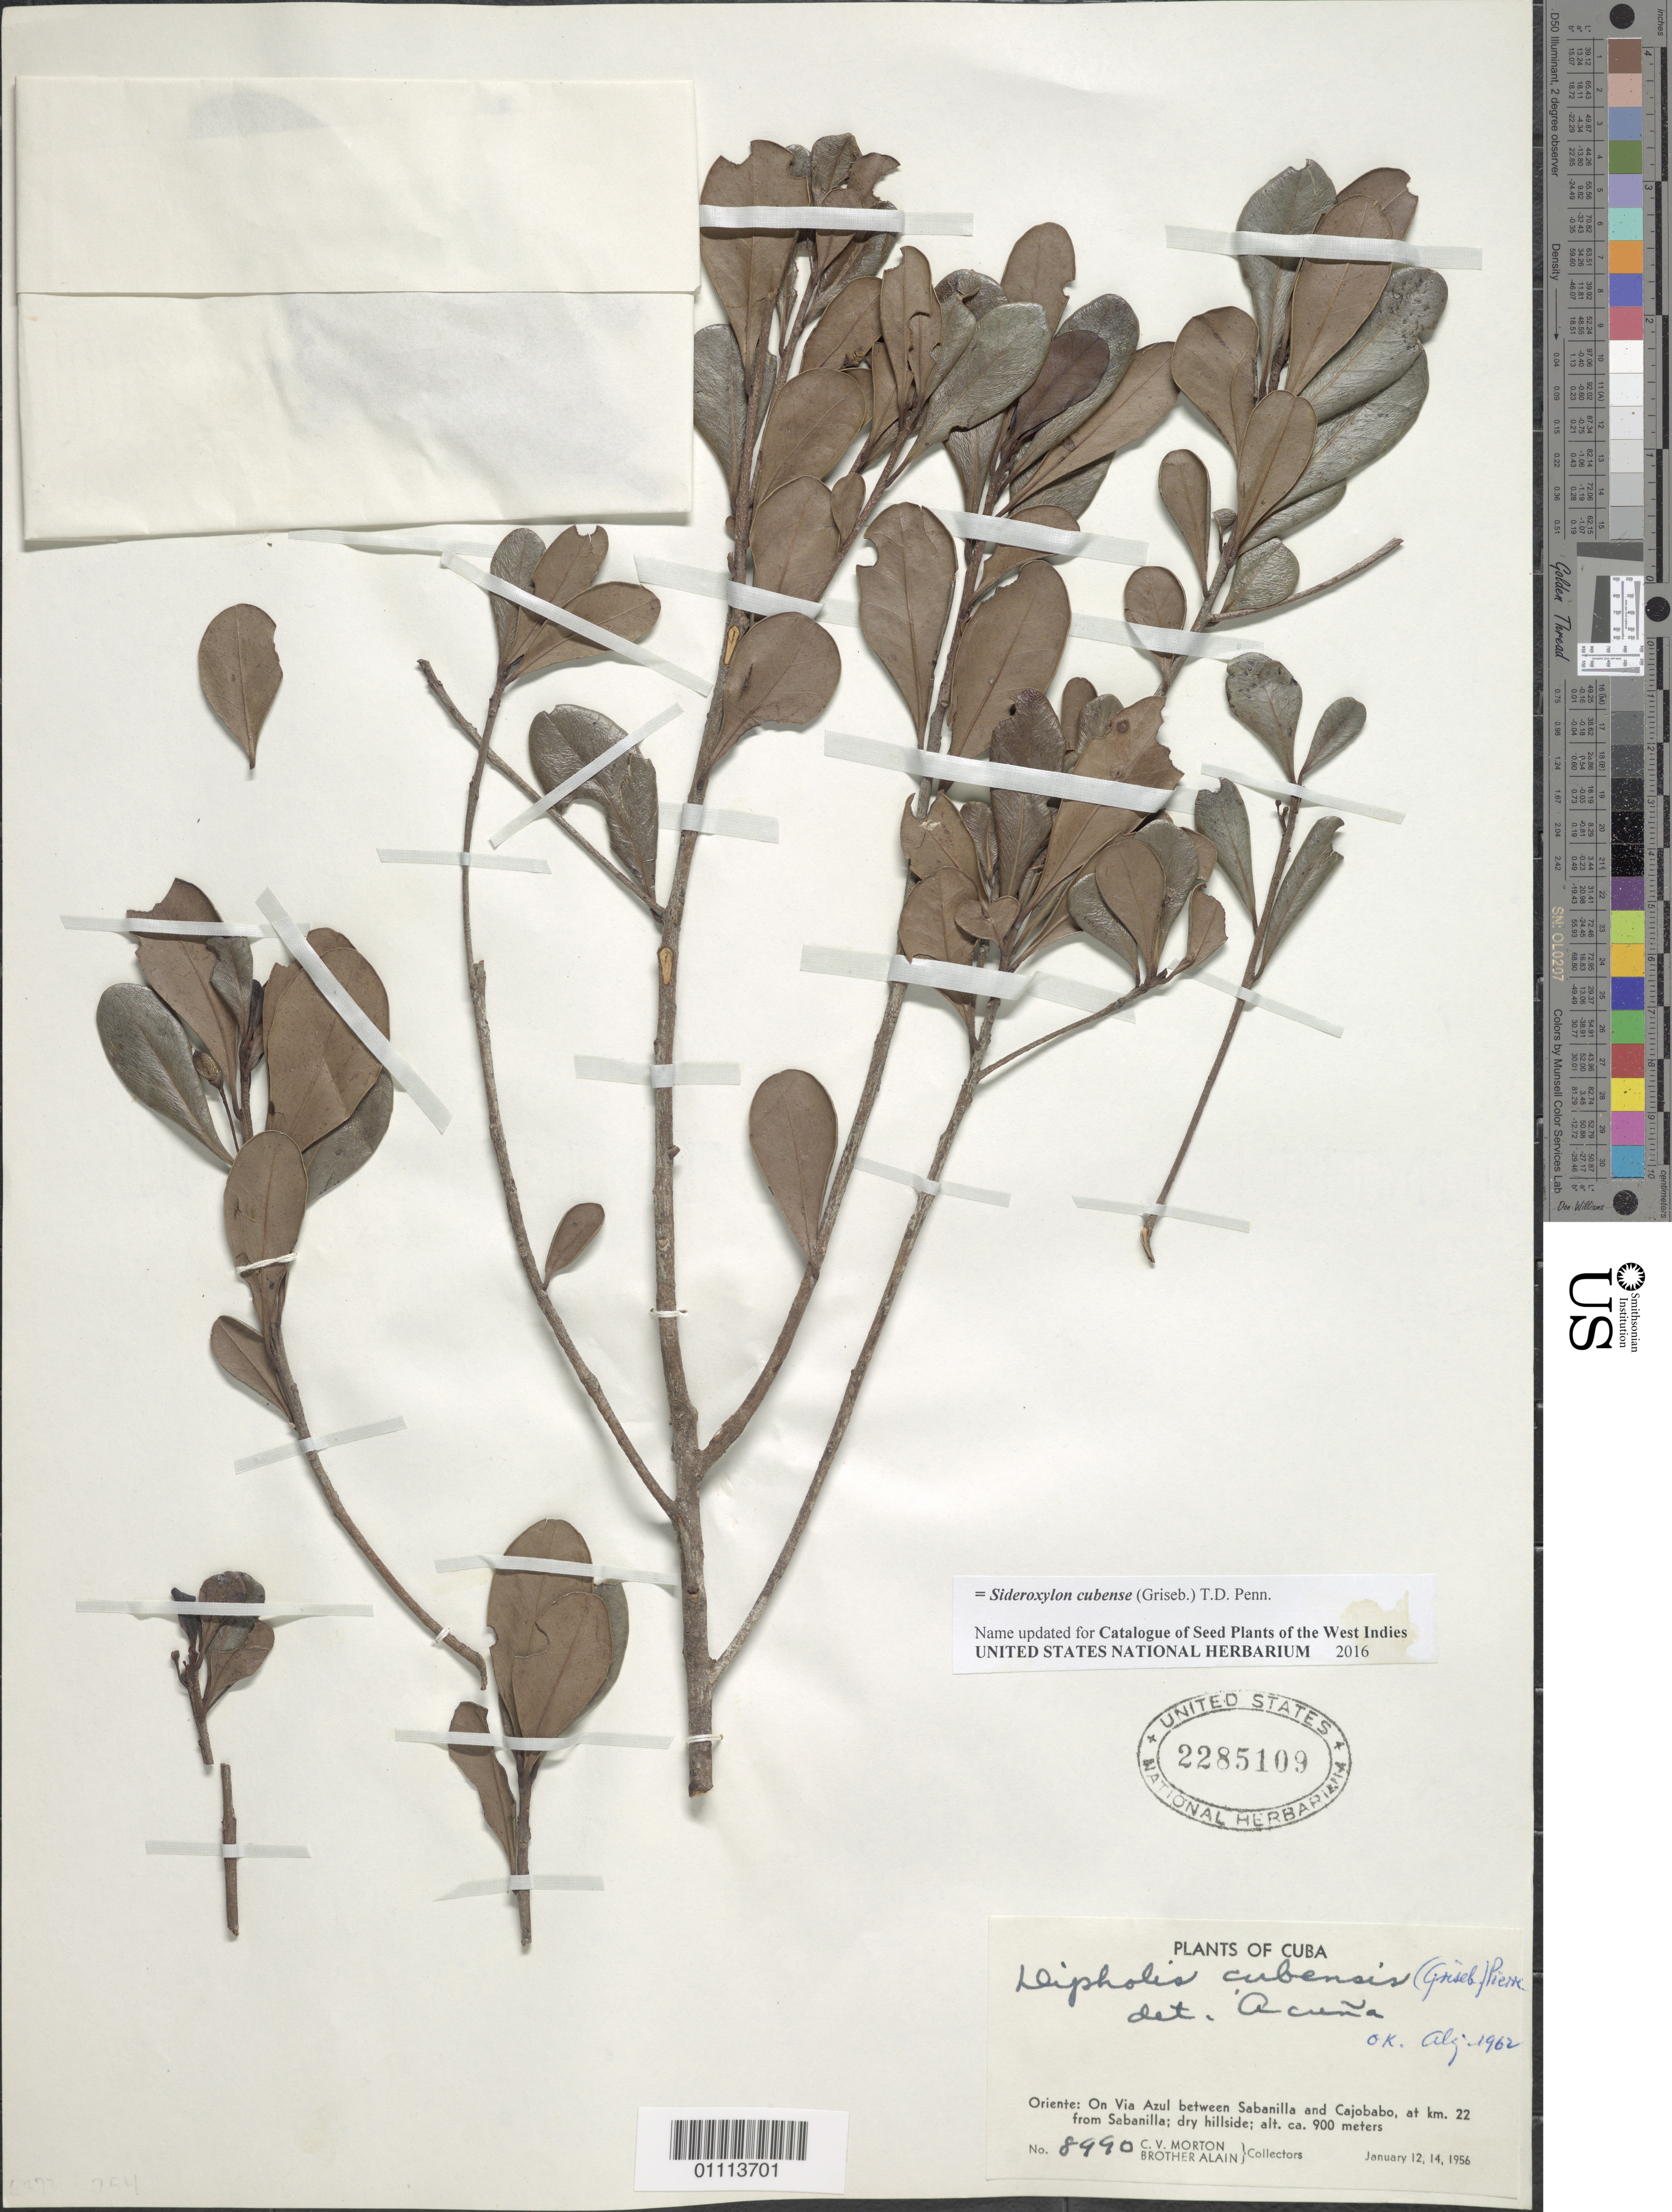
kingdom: Plantae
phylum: Tracheophyta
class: Magnoliopsida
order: Ericales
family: Sapotaceae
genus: Dipholis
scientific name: Dipholis cubensis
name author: (Griseb.) Pierre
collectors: C. V. Morton & A. H. Liogier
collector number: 8990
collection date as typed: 12 Jan 1956 to 14 Jan 1956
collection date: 1956-01-12/1956-01-14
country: Cuba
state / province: Guantánamo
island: Cuba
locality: Via Azul between Sabanilla and Cajobabo, km 22 from Sabanilla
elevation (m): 900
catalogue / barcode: US 2285109